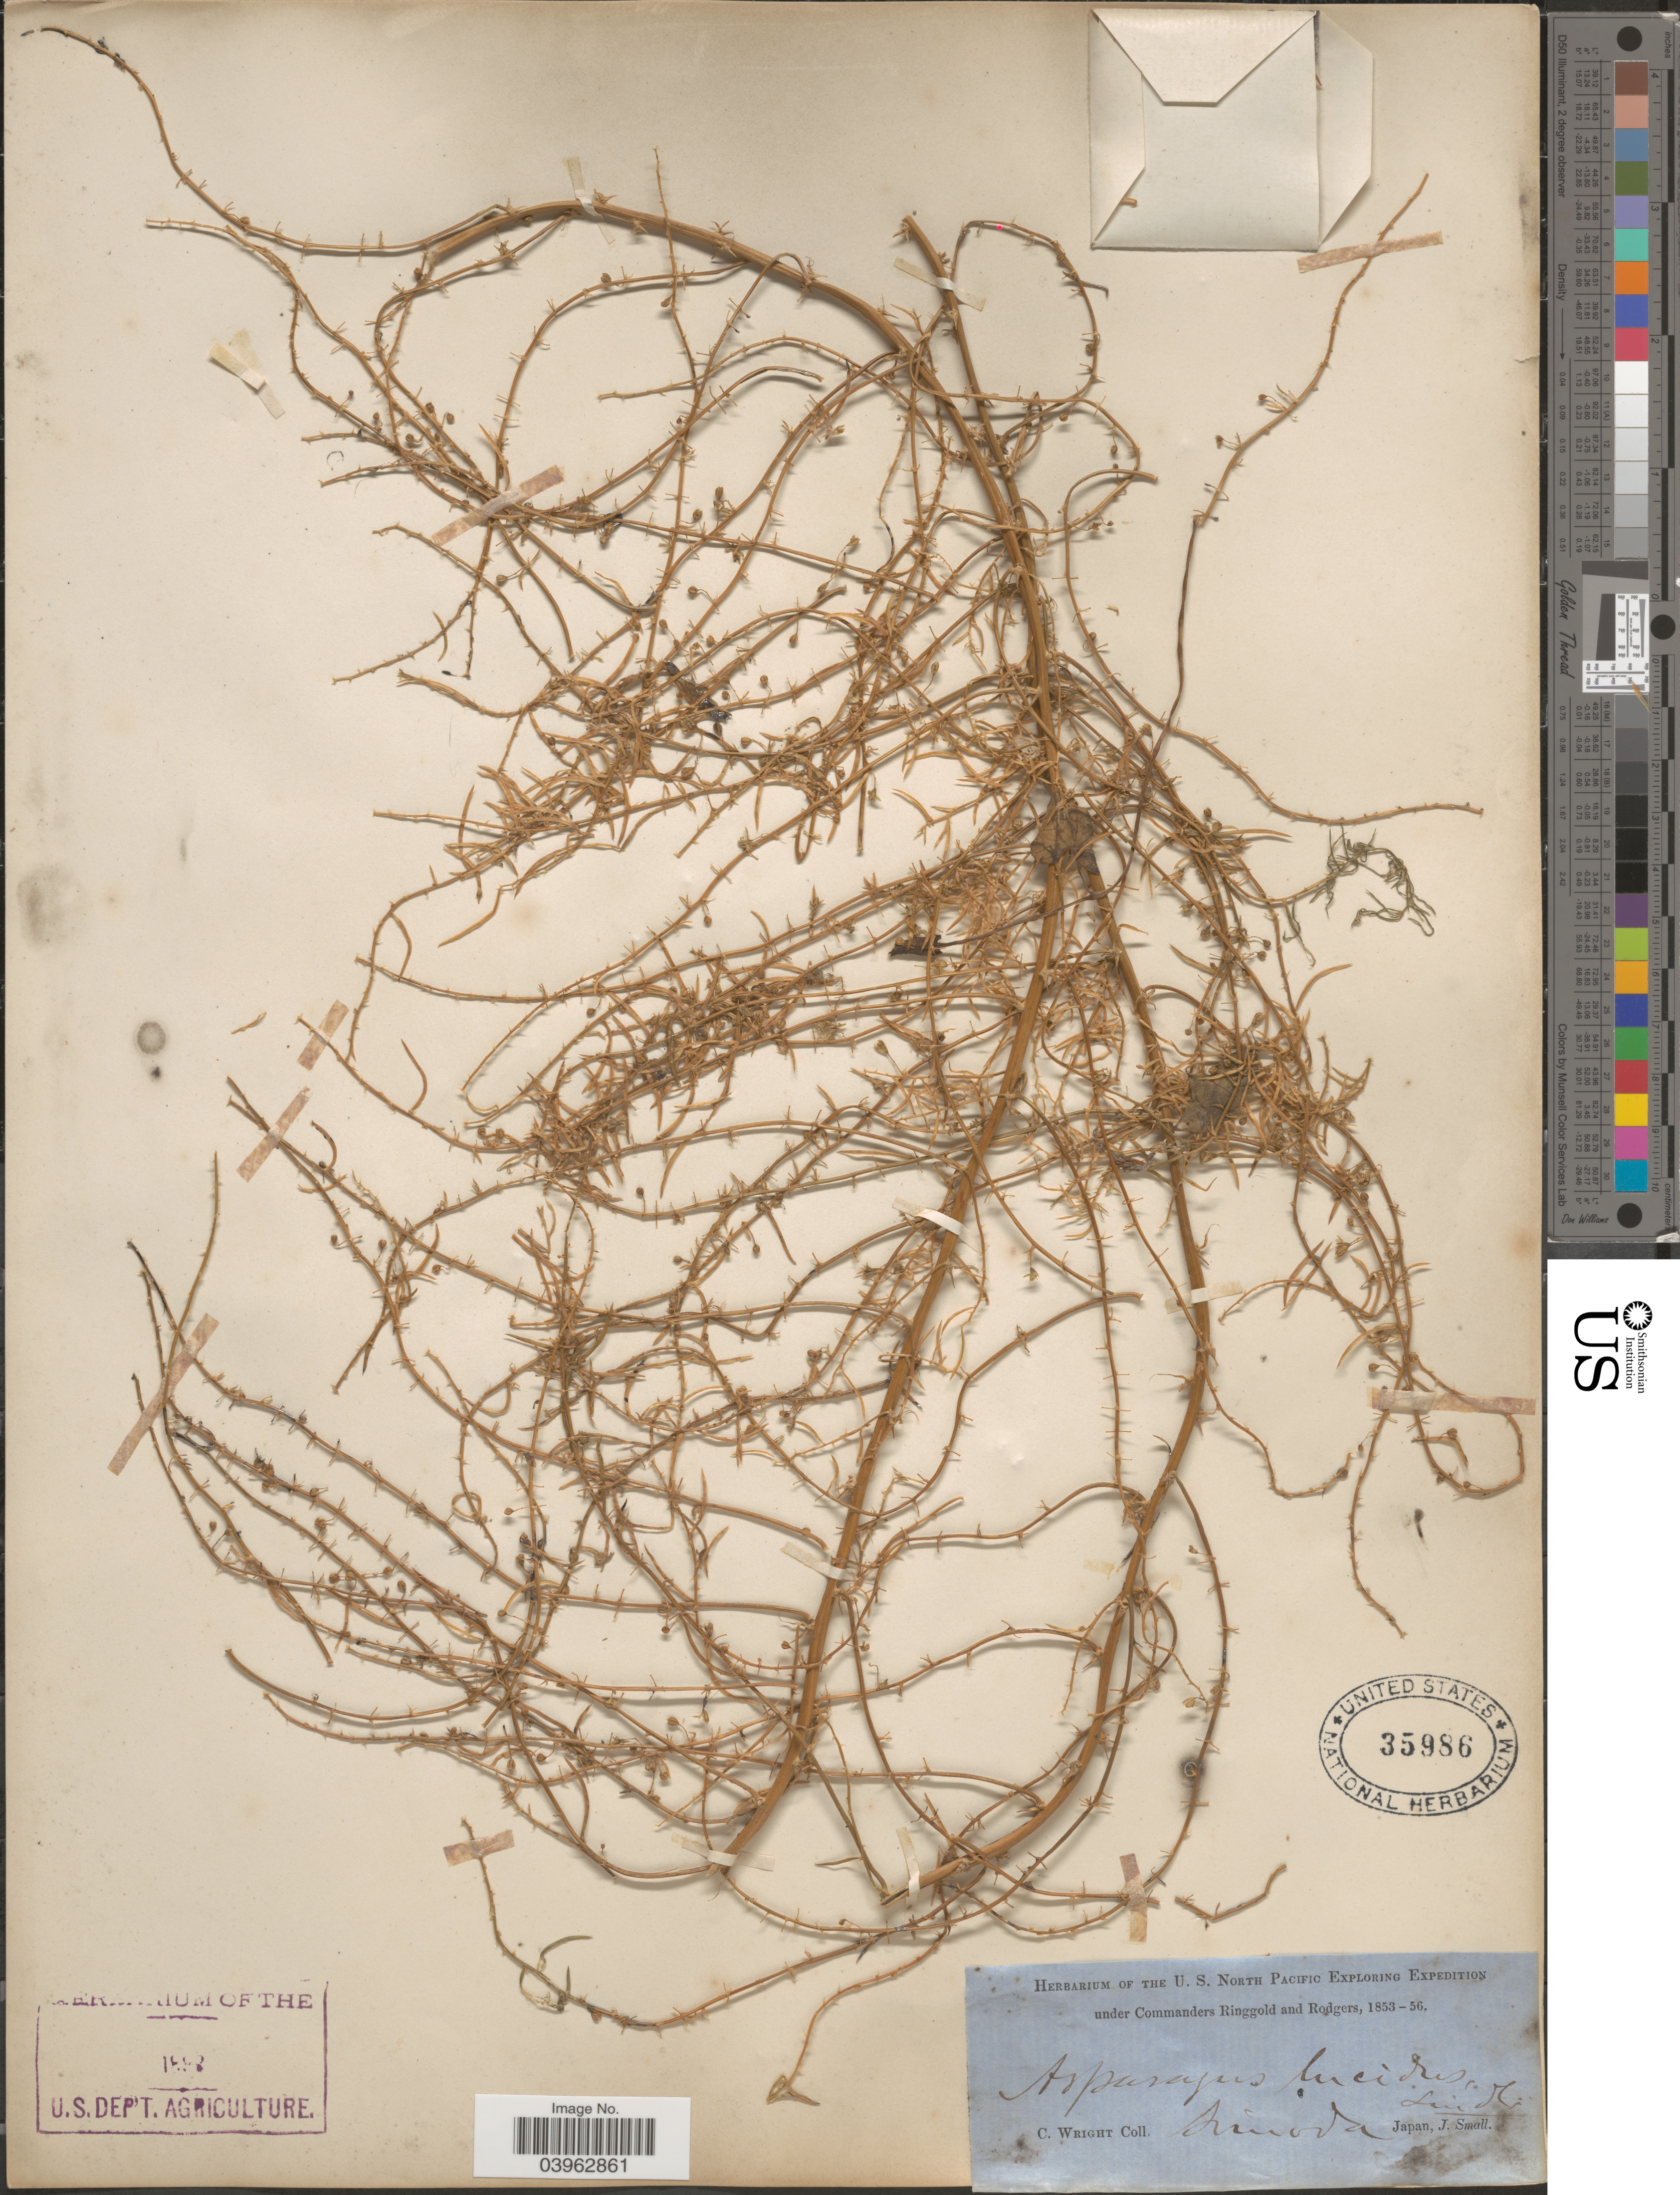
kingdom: Plantae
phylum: Tracheophyta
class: Liliopsida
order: Asparagales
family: Asparagaceae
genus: Asparagus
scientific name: Asparagus cochinchinensis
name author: (Lour.) Merr.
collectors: C. Wright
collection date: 1853/1856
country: Japan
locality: Simoda.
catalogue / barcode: US 35986